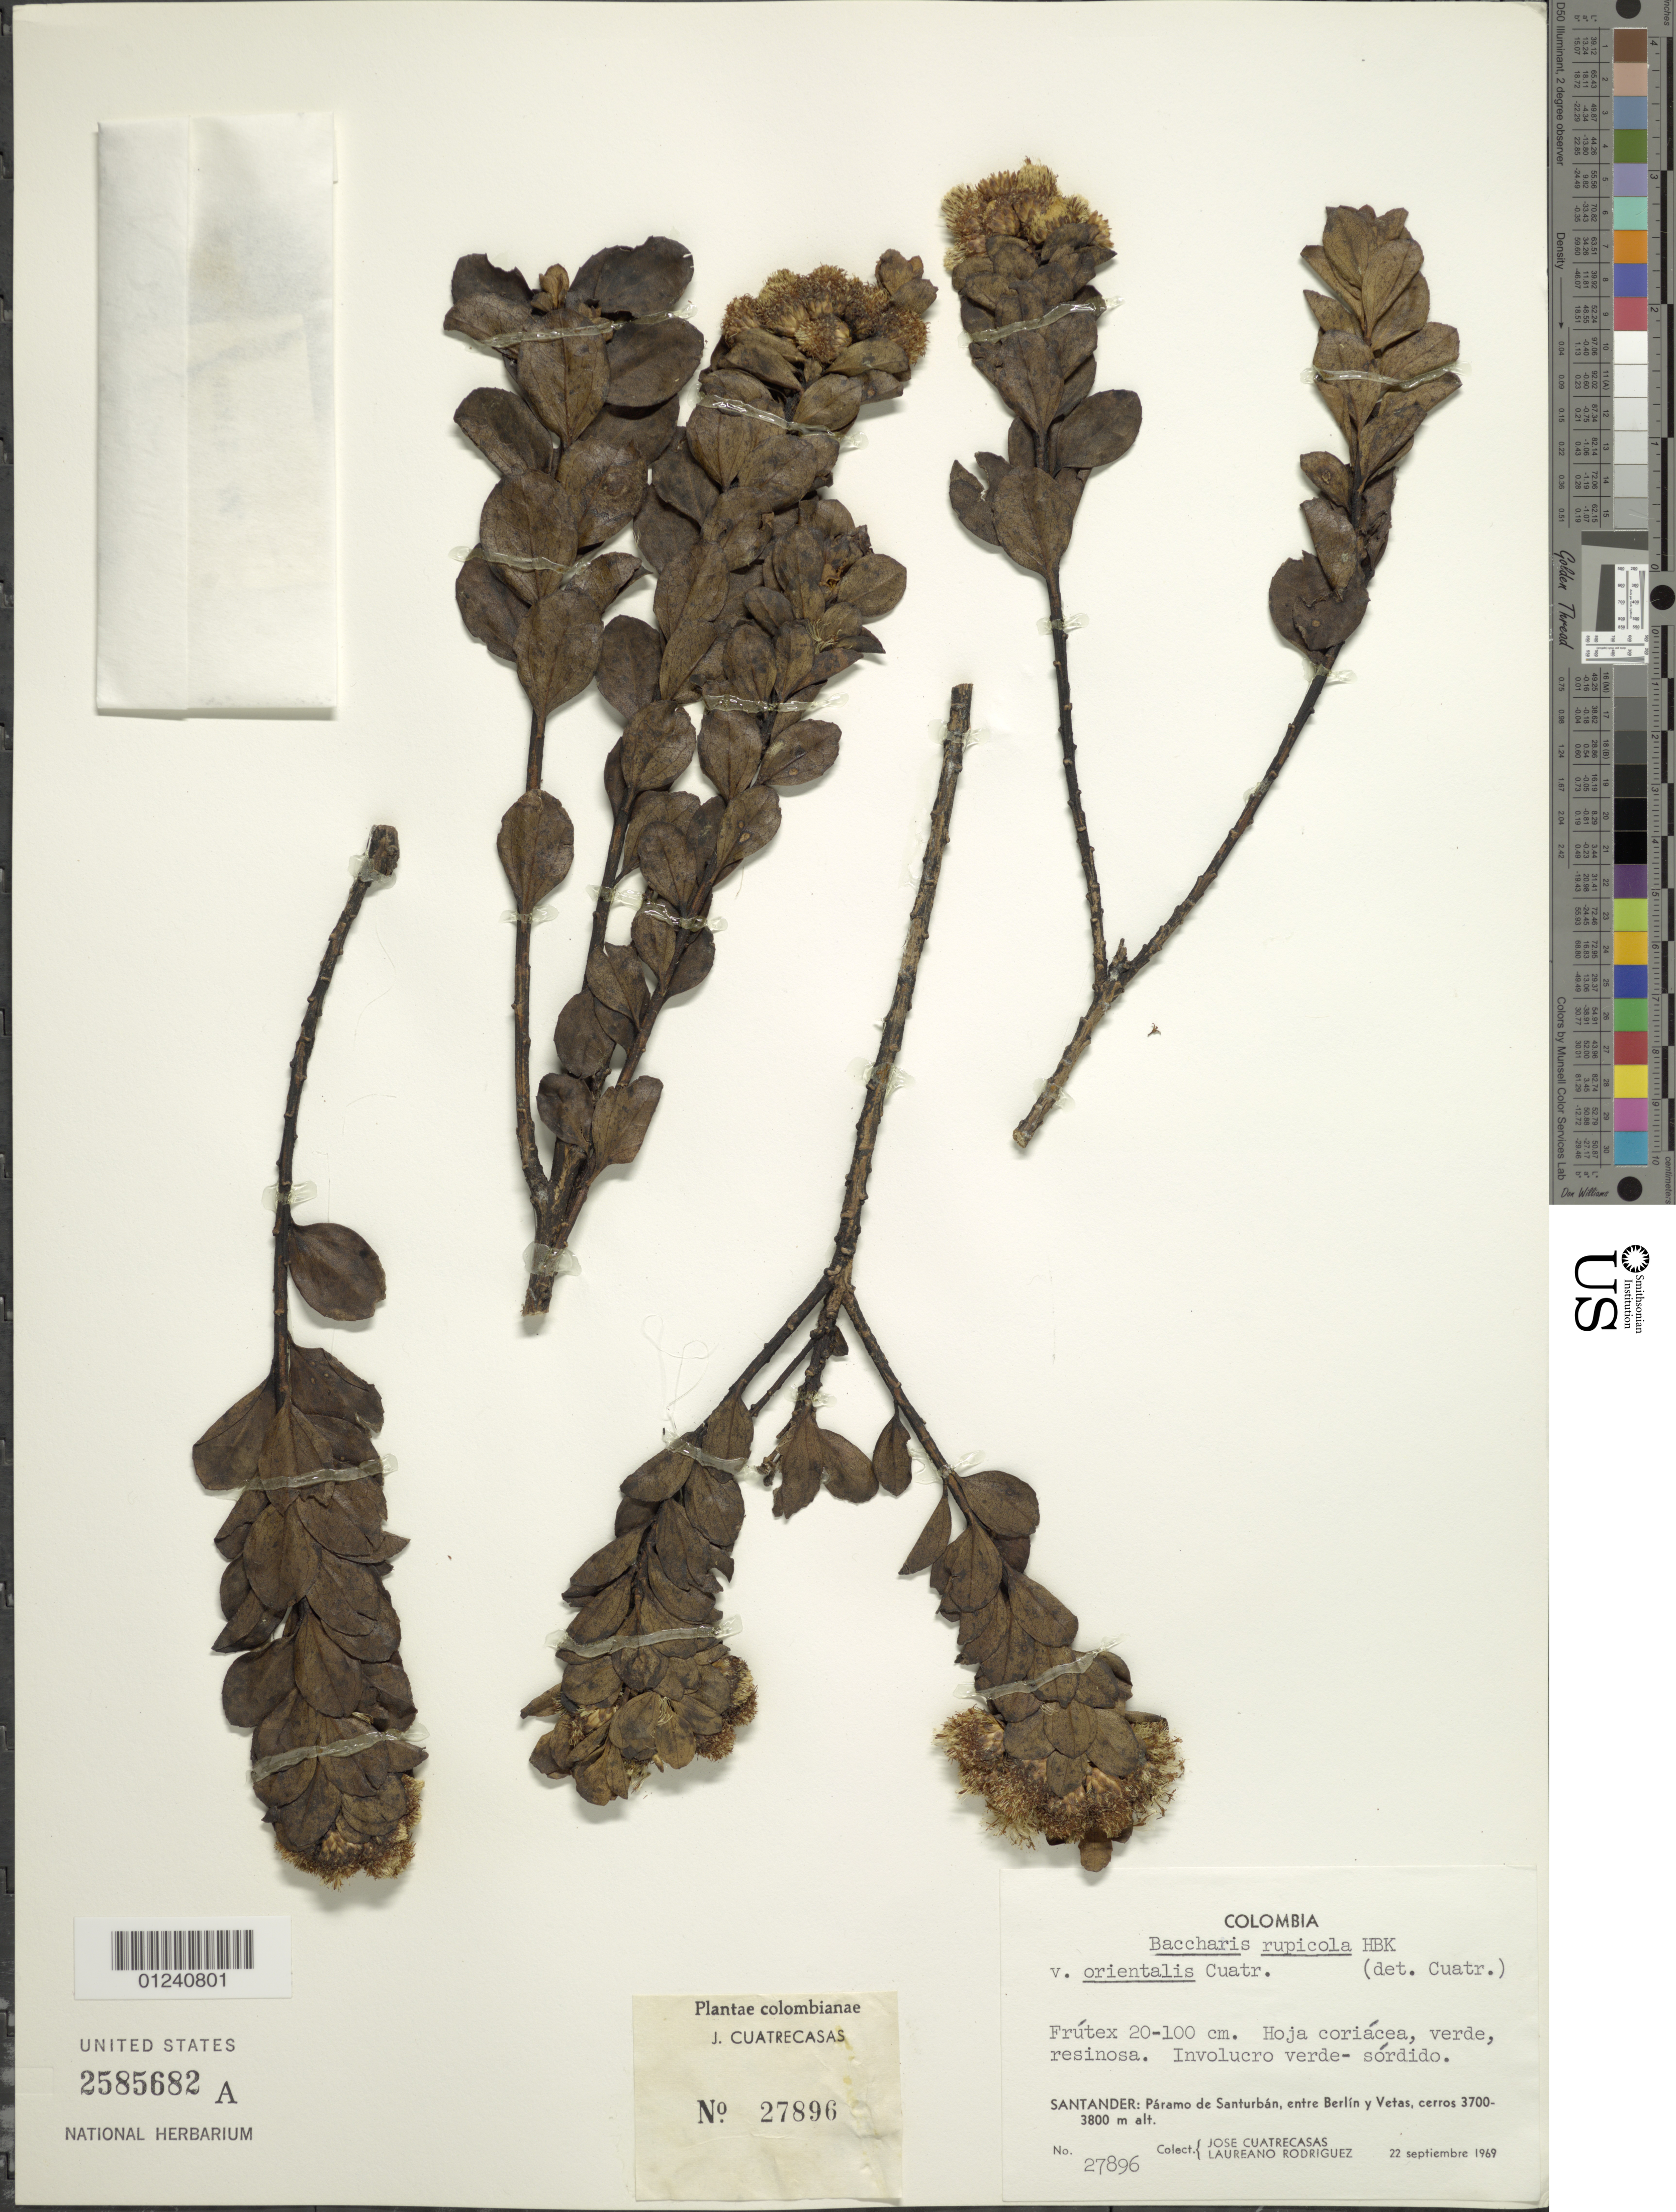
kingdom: Plantae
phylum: Tracheophyta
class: Magnoliopsida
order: Asterales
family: Asteraceae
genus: Baccharis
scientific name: Baccharis rupicola var. orientalis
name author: Cuatrec.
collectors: J. Cuatrecasas & L. Rodriguez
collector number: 27896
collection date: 1969-09-22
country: Colombia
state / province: Santander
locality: Paramo de Santurban, entre Berlin y Vetas.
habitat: cerros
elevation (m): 3700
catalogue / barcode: US 2585682A